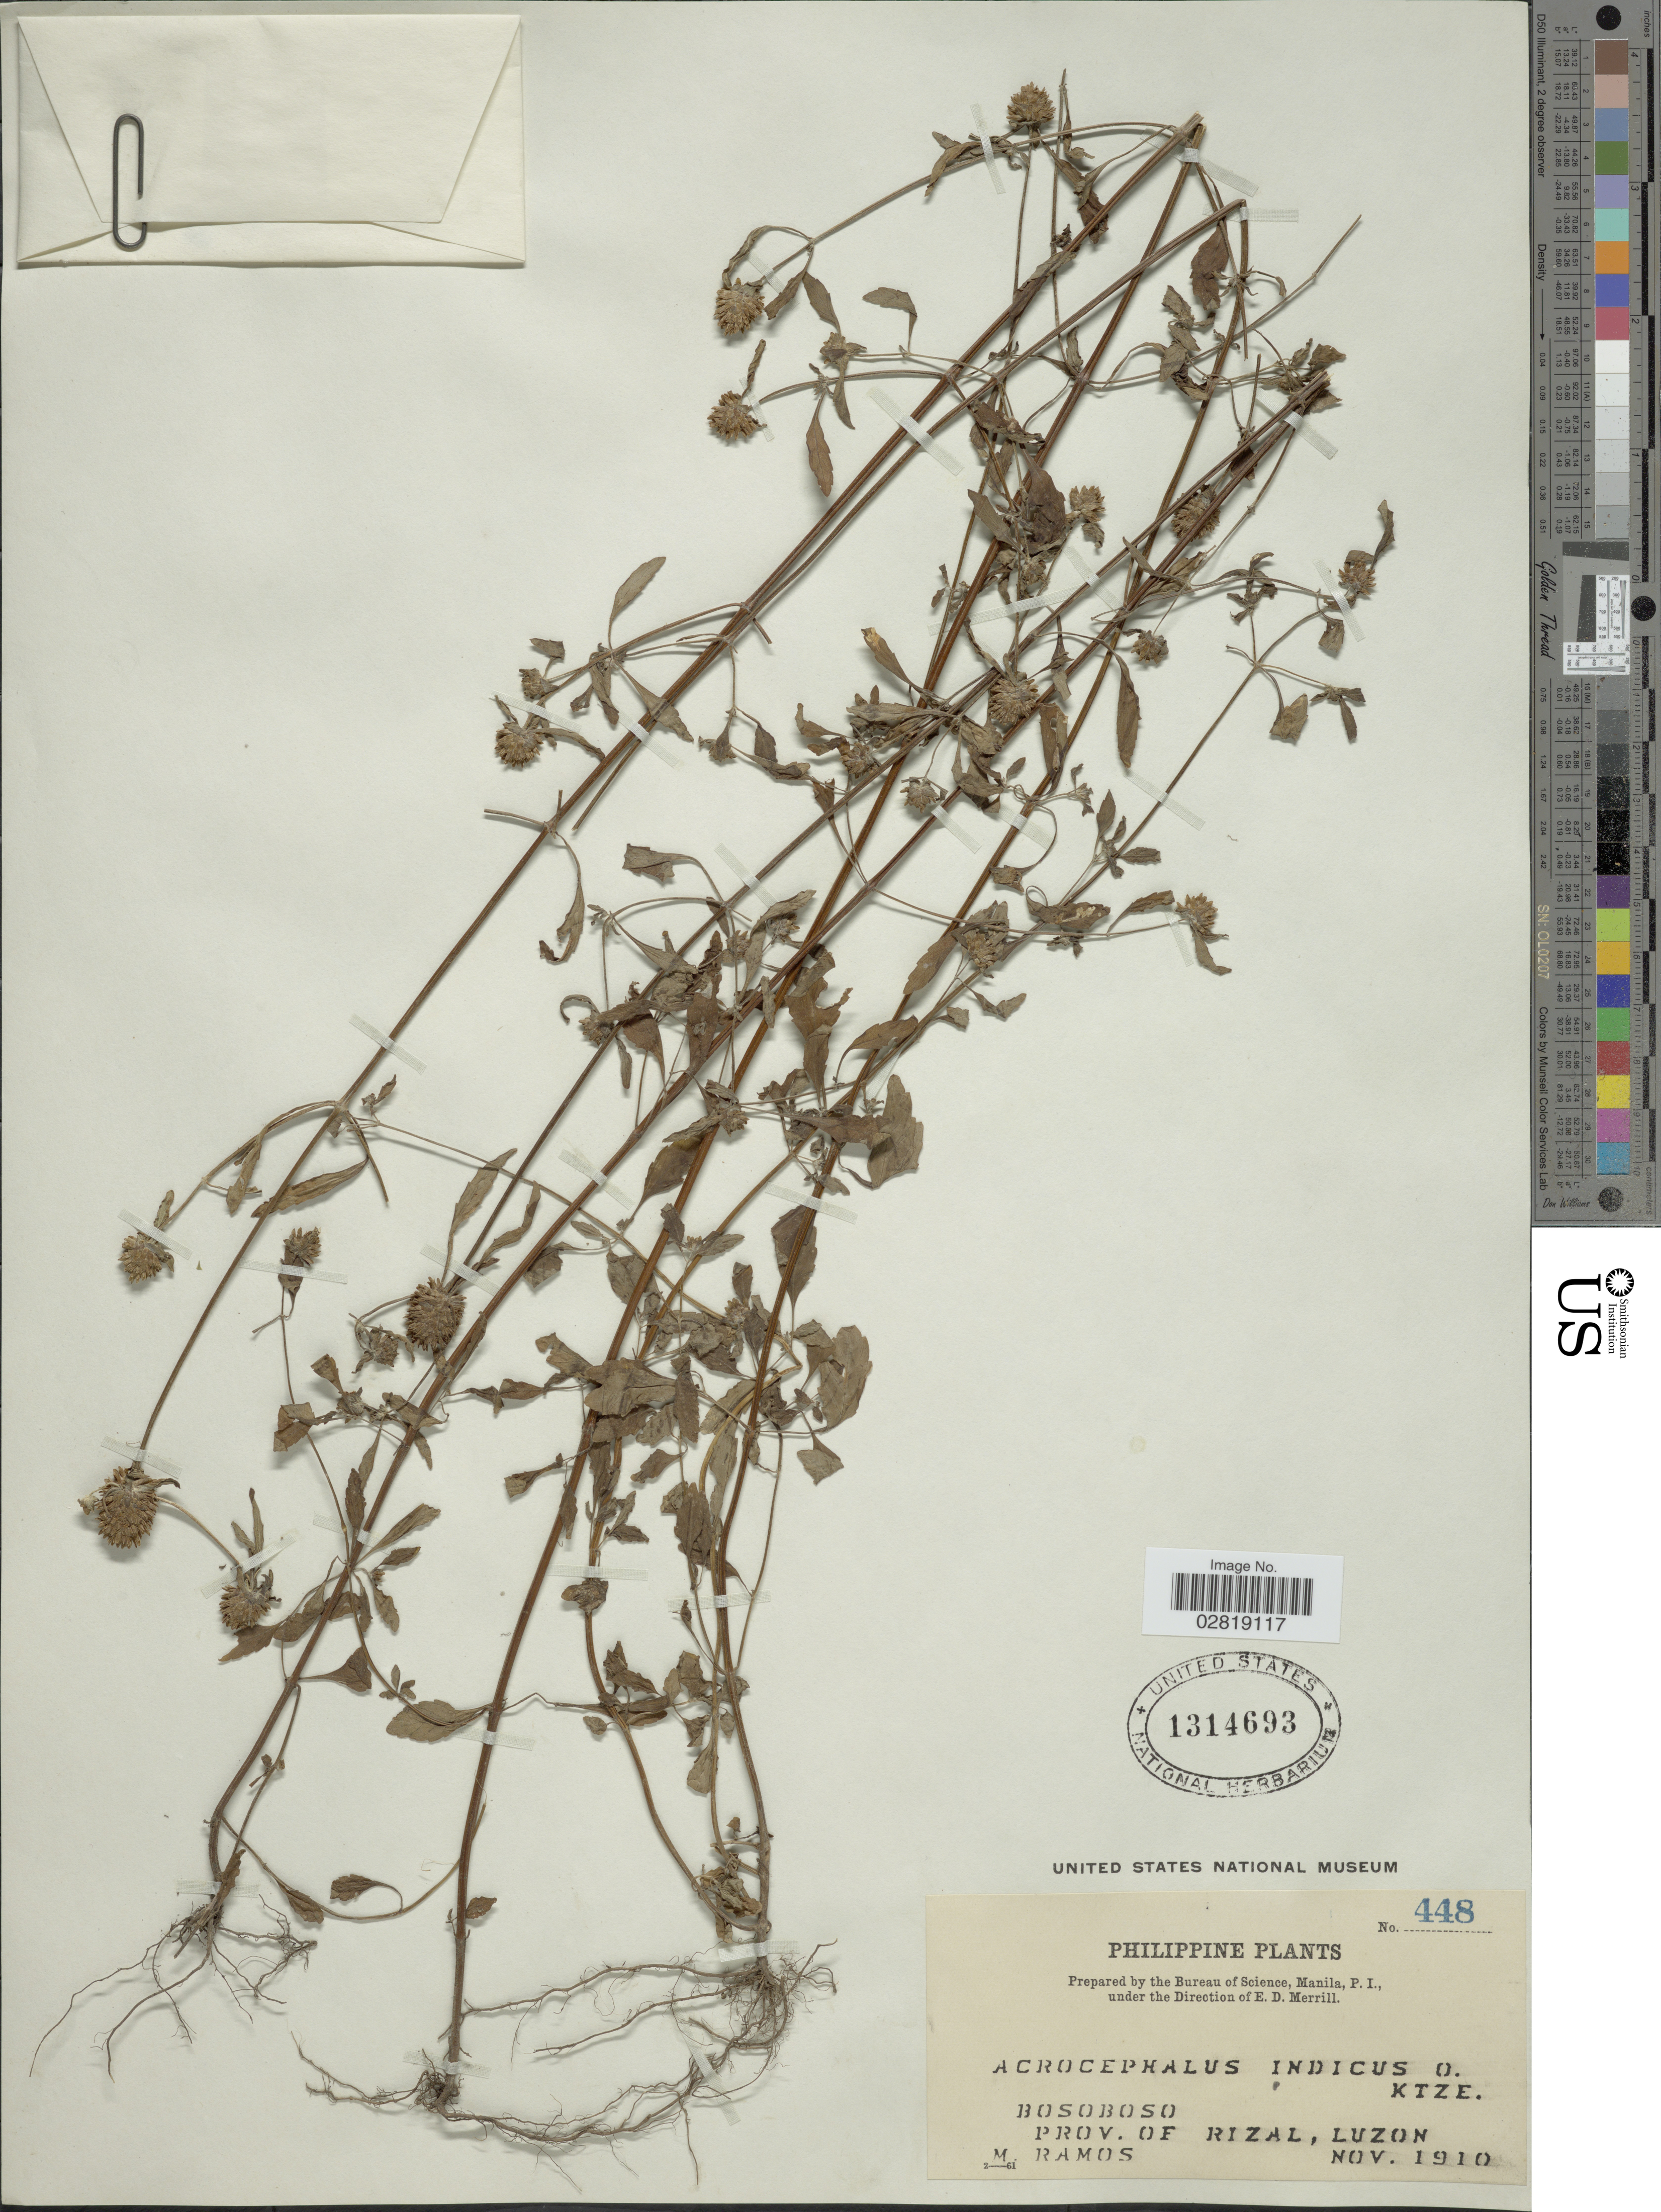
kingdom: Plantae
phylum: Tracheophyta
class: Magnoliopsida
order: Lamiales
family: Lamiaceae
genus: Platostoma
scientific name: Platostoma hispidum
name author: (L.) A.J. Paton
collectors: M. Ramos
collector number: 448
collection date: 1910-11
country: Philippines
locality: Bosoboso, prov. of Rizal, Luzon.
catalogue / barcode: US 1314693